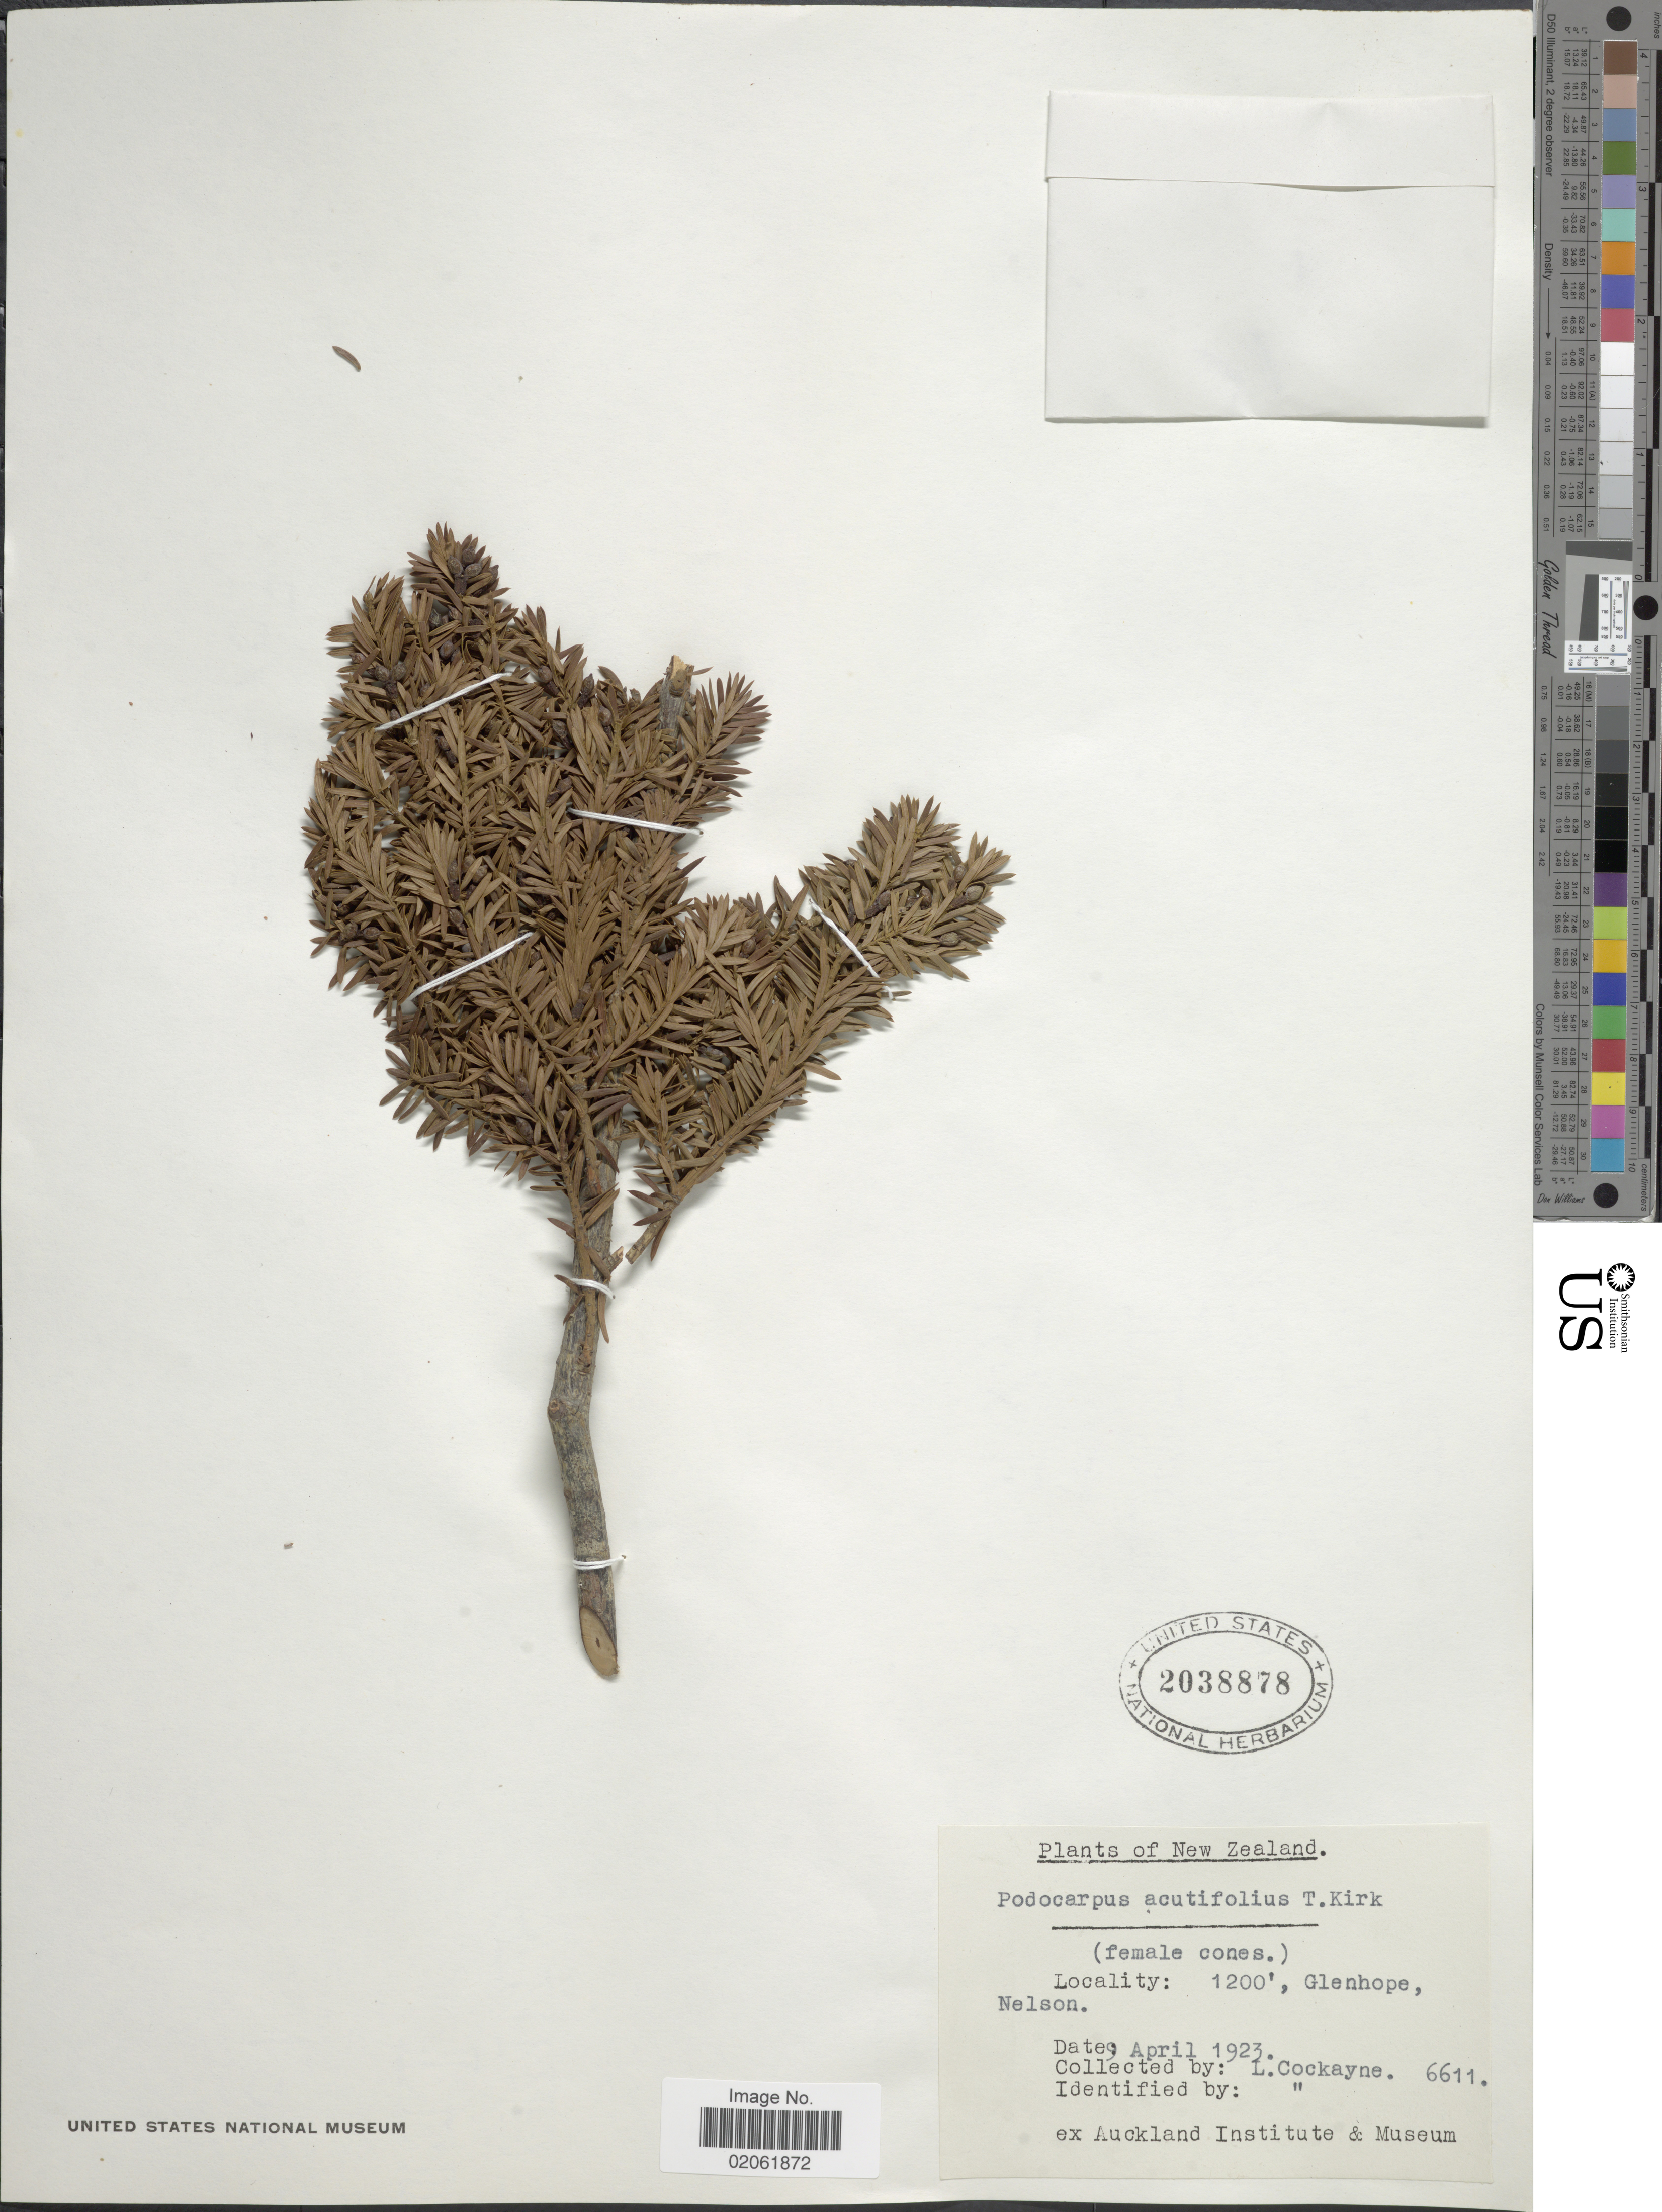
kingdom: Plantae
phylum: Tracheophyta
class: Pinopsida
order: Pinales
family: Podocarpaceae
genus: Podocarpus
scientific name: Podocarpus acutifolius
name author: Kirk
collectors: L. Cockayne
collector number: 6611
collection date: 1923-04-09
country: New Zealand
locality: New Zealand, Glenhope, Nelson.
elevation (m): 366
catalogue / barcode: US 2038878